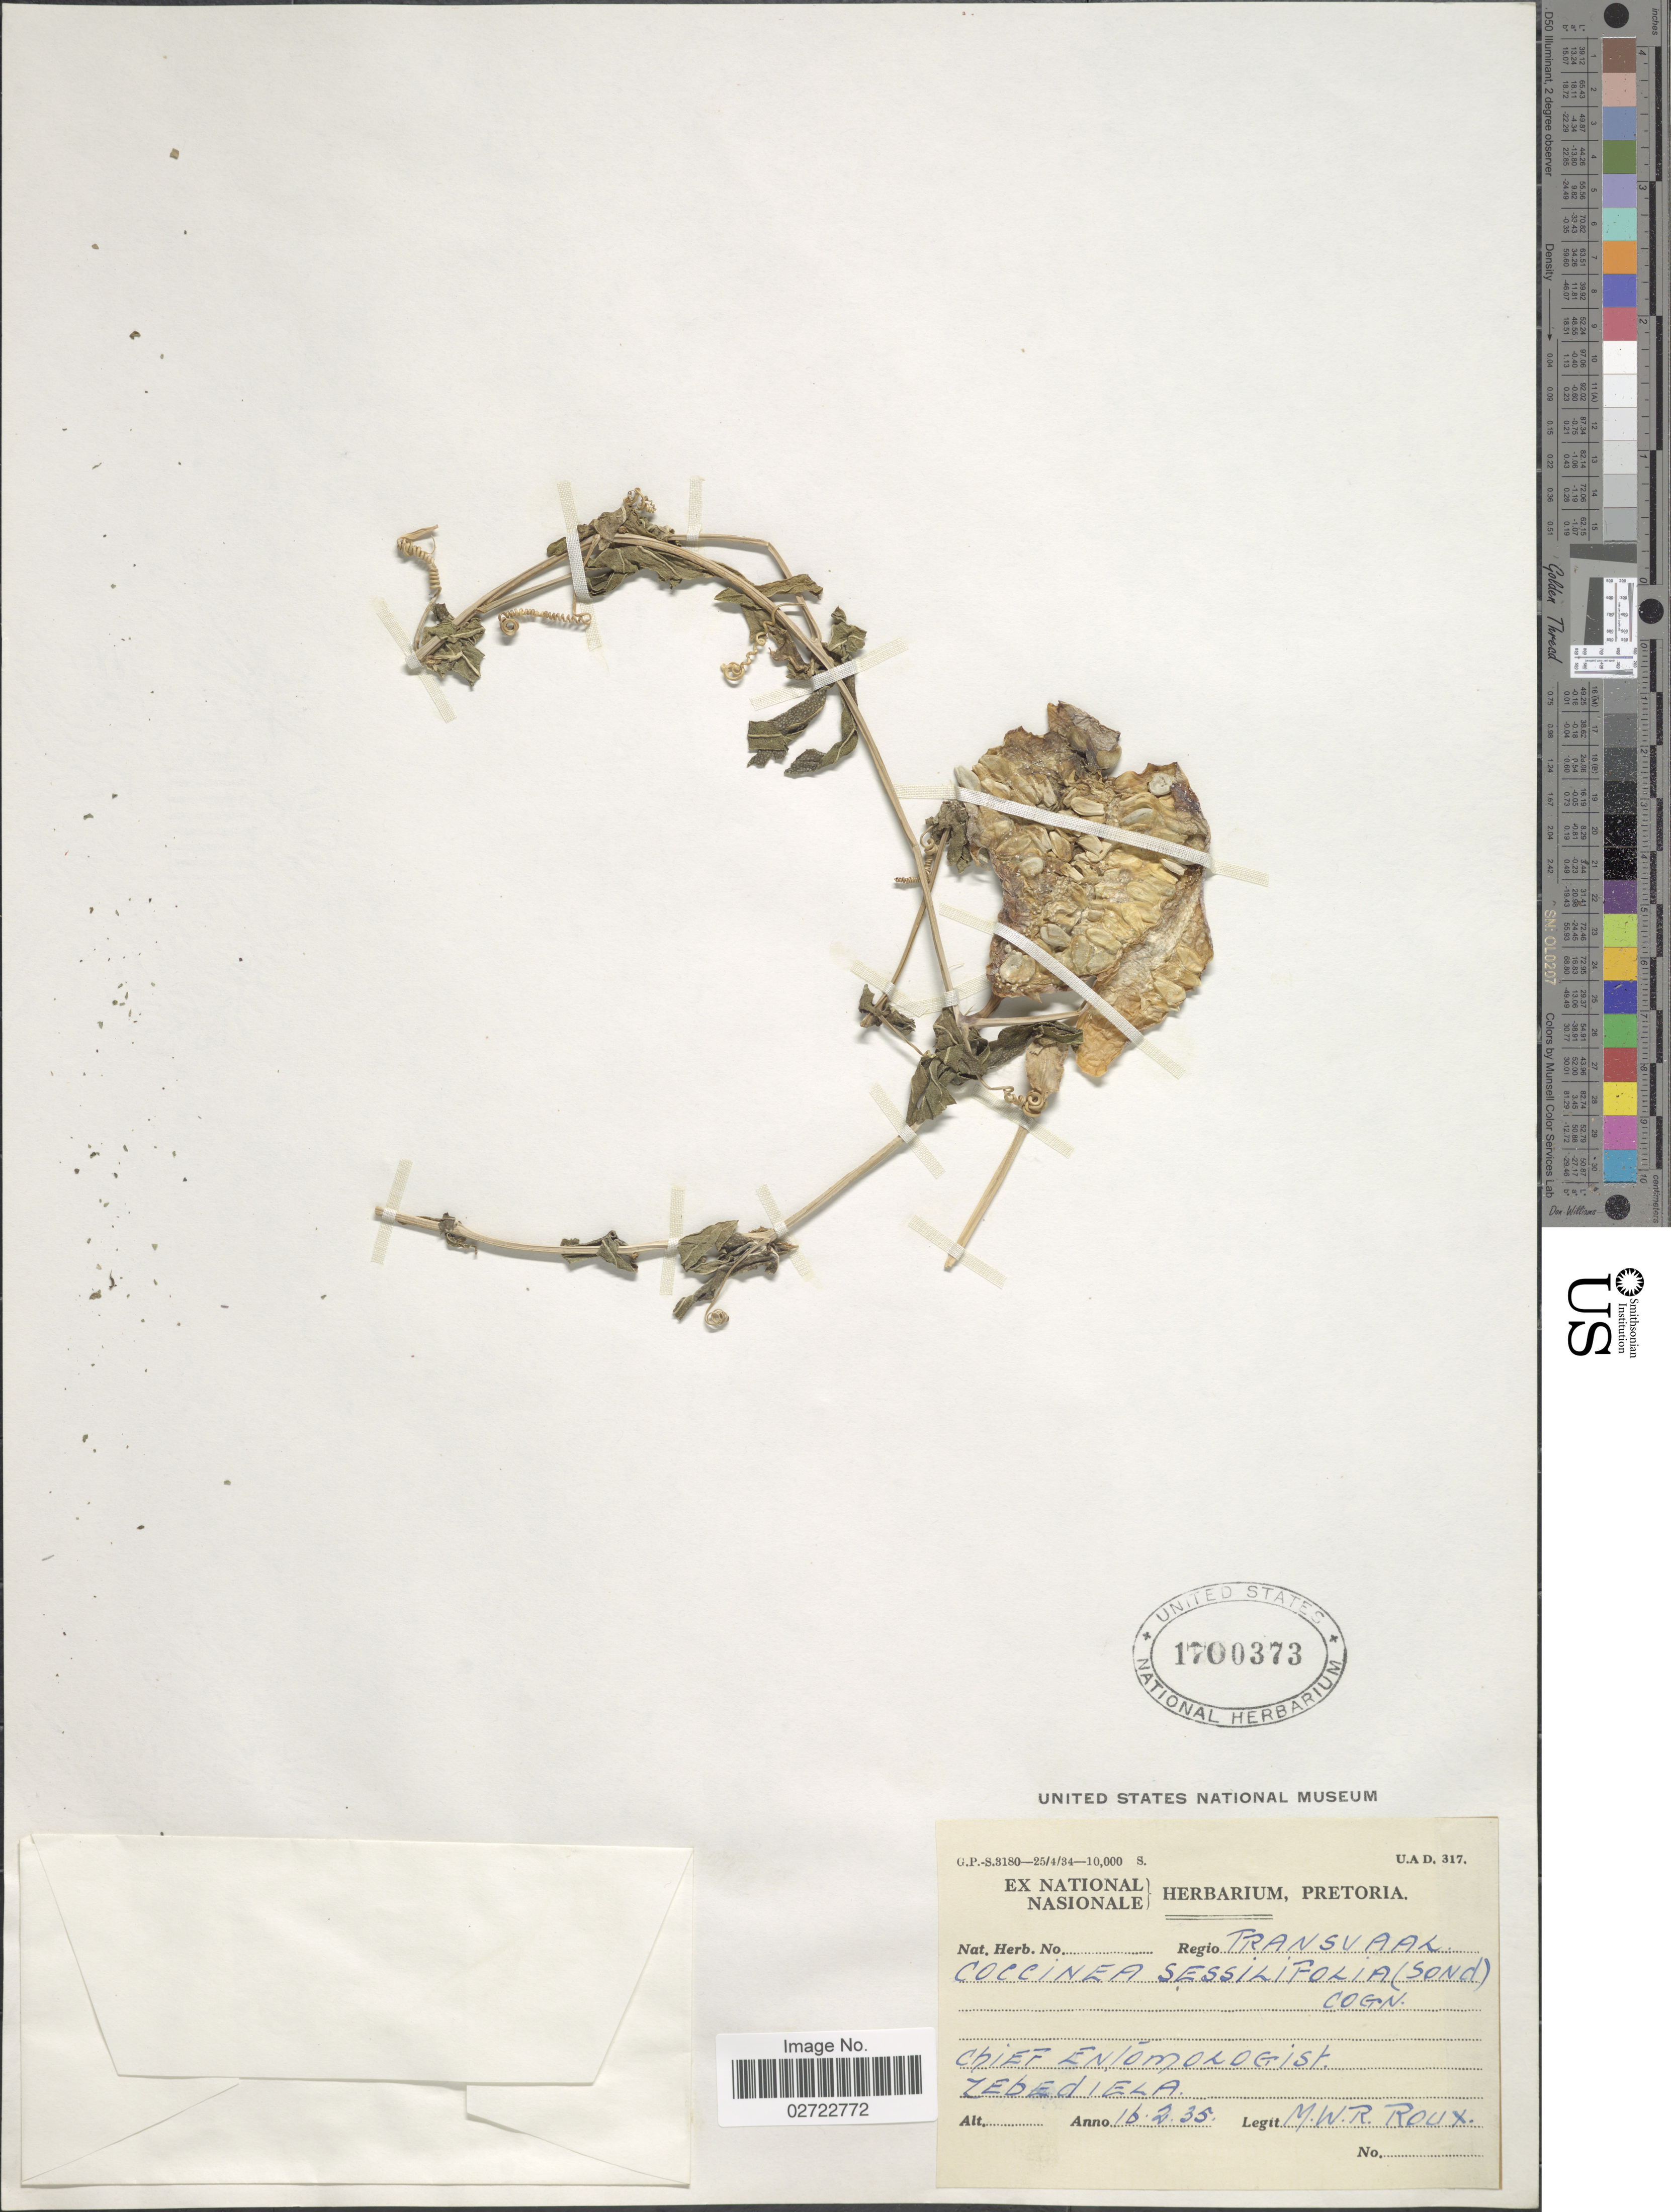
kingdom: Plantae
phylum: Tracheophyta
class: Magnoliopsida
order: Cucurbitales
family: Cucurbitaceae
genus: Coccinia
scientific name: Coccinia sessilifolia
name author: (Sond.) Cogn.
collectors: M. Roux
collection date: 1935-02-16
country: South Africa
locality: Regio Transvaal. Zebediela.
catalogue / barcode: US 1700373